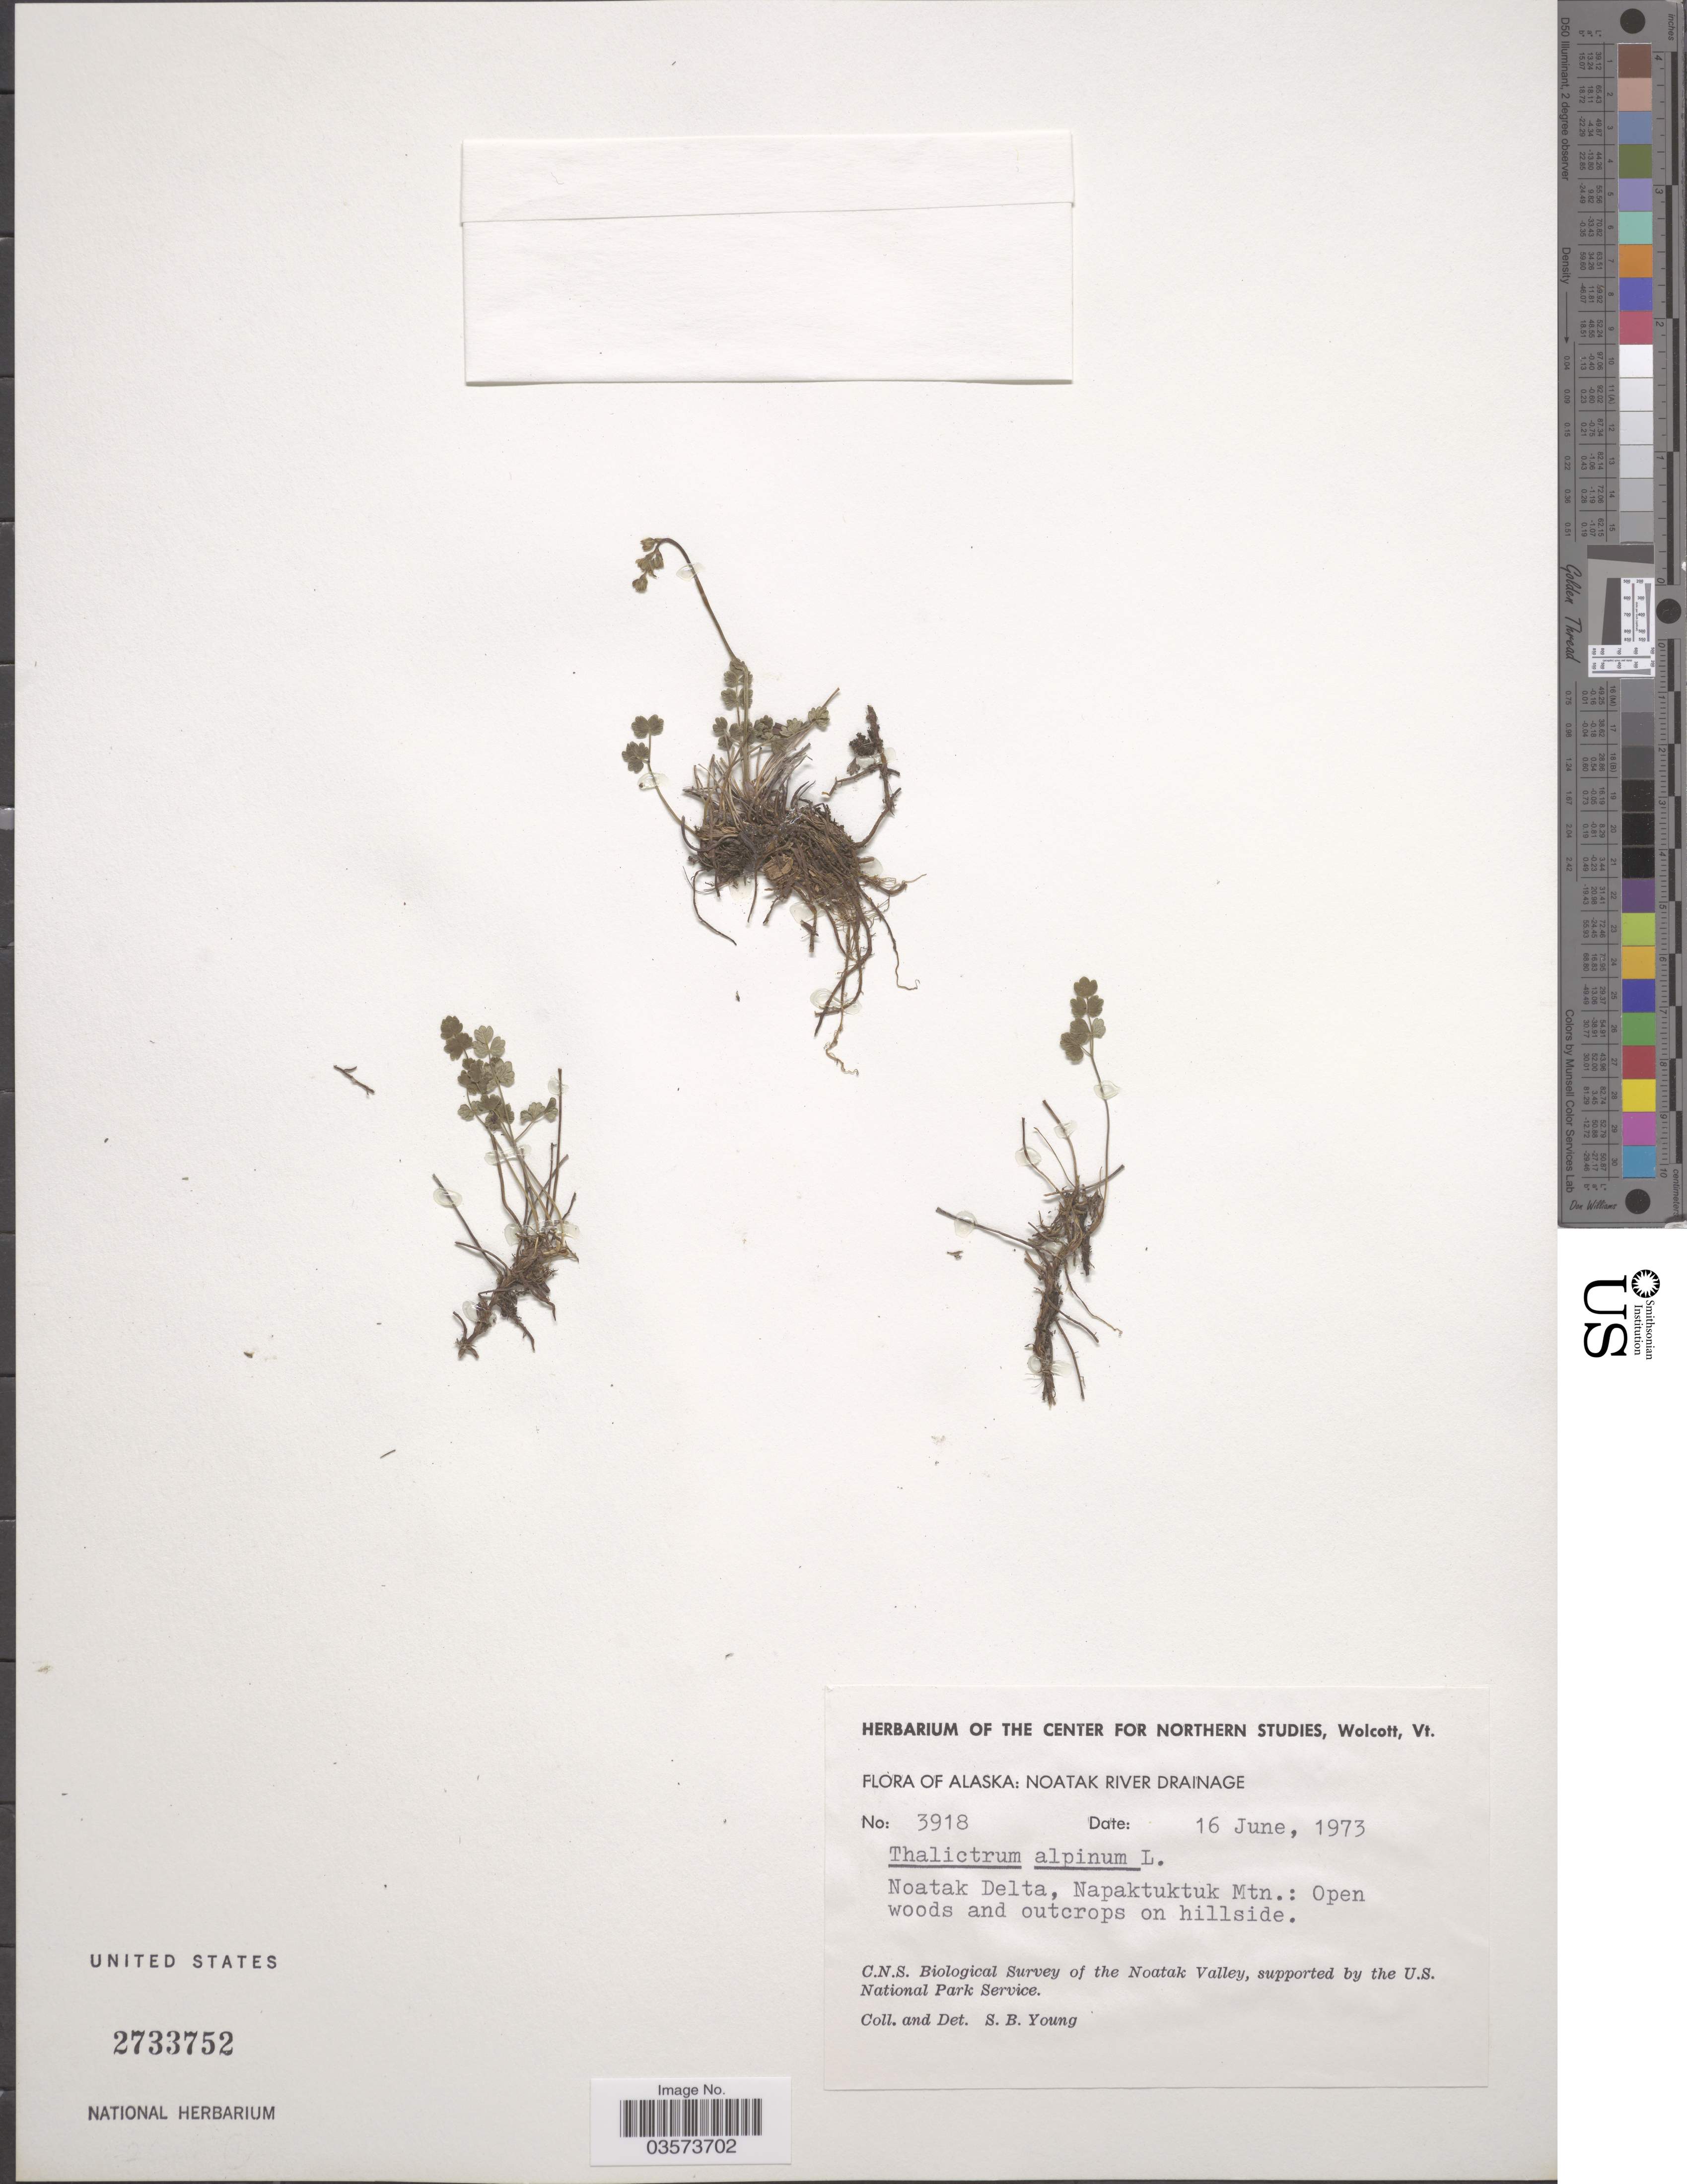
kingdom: Plantae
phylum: Tracheophyta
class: Magnoliopsida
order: Ranunculales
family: Ranunculaceae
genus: Thalictrum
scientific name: Thalictrum alpinum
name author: L.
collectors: S. Young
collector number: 3918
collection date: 1973-06-16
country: United States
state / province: Alaska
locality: Noatak River Drainage. Noatak Delta, Napaktuktuk Mtn. Noatak Valley.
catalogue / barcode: US 2733752